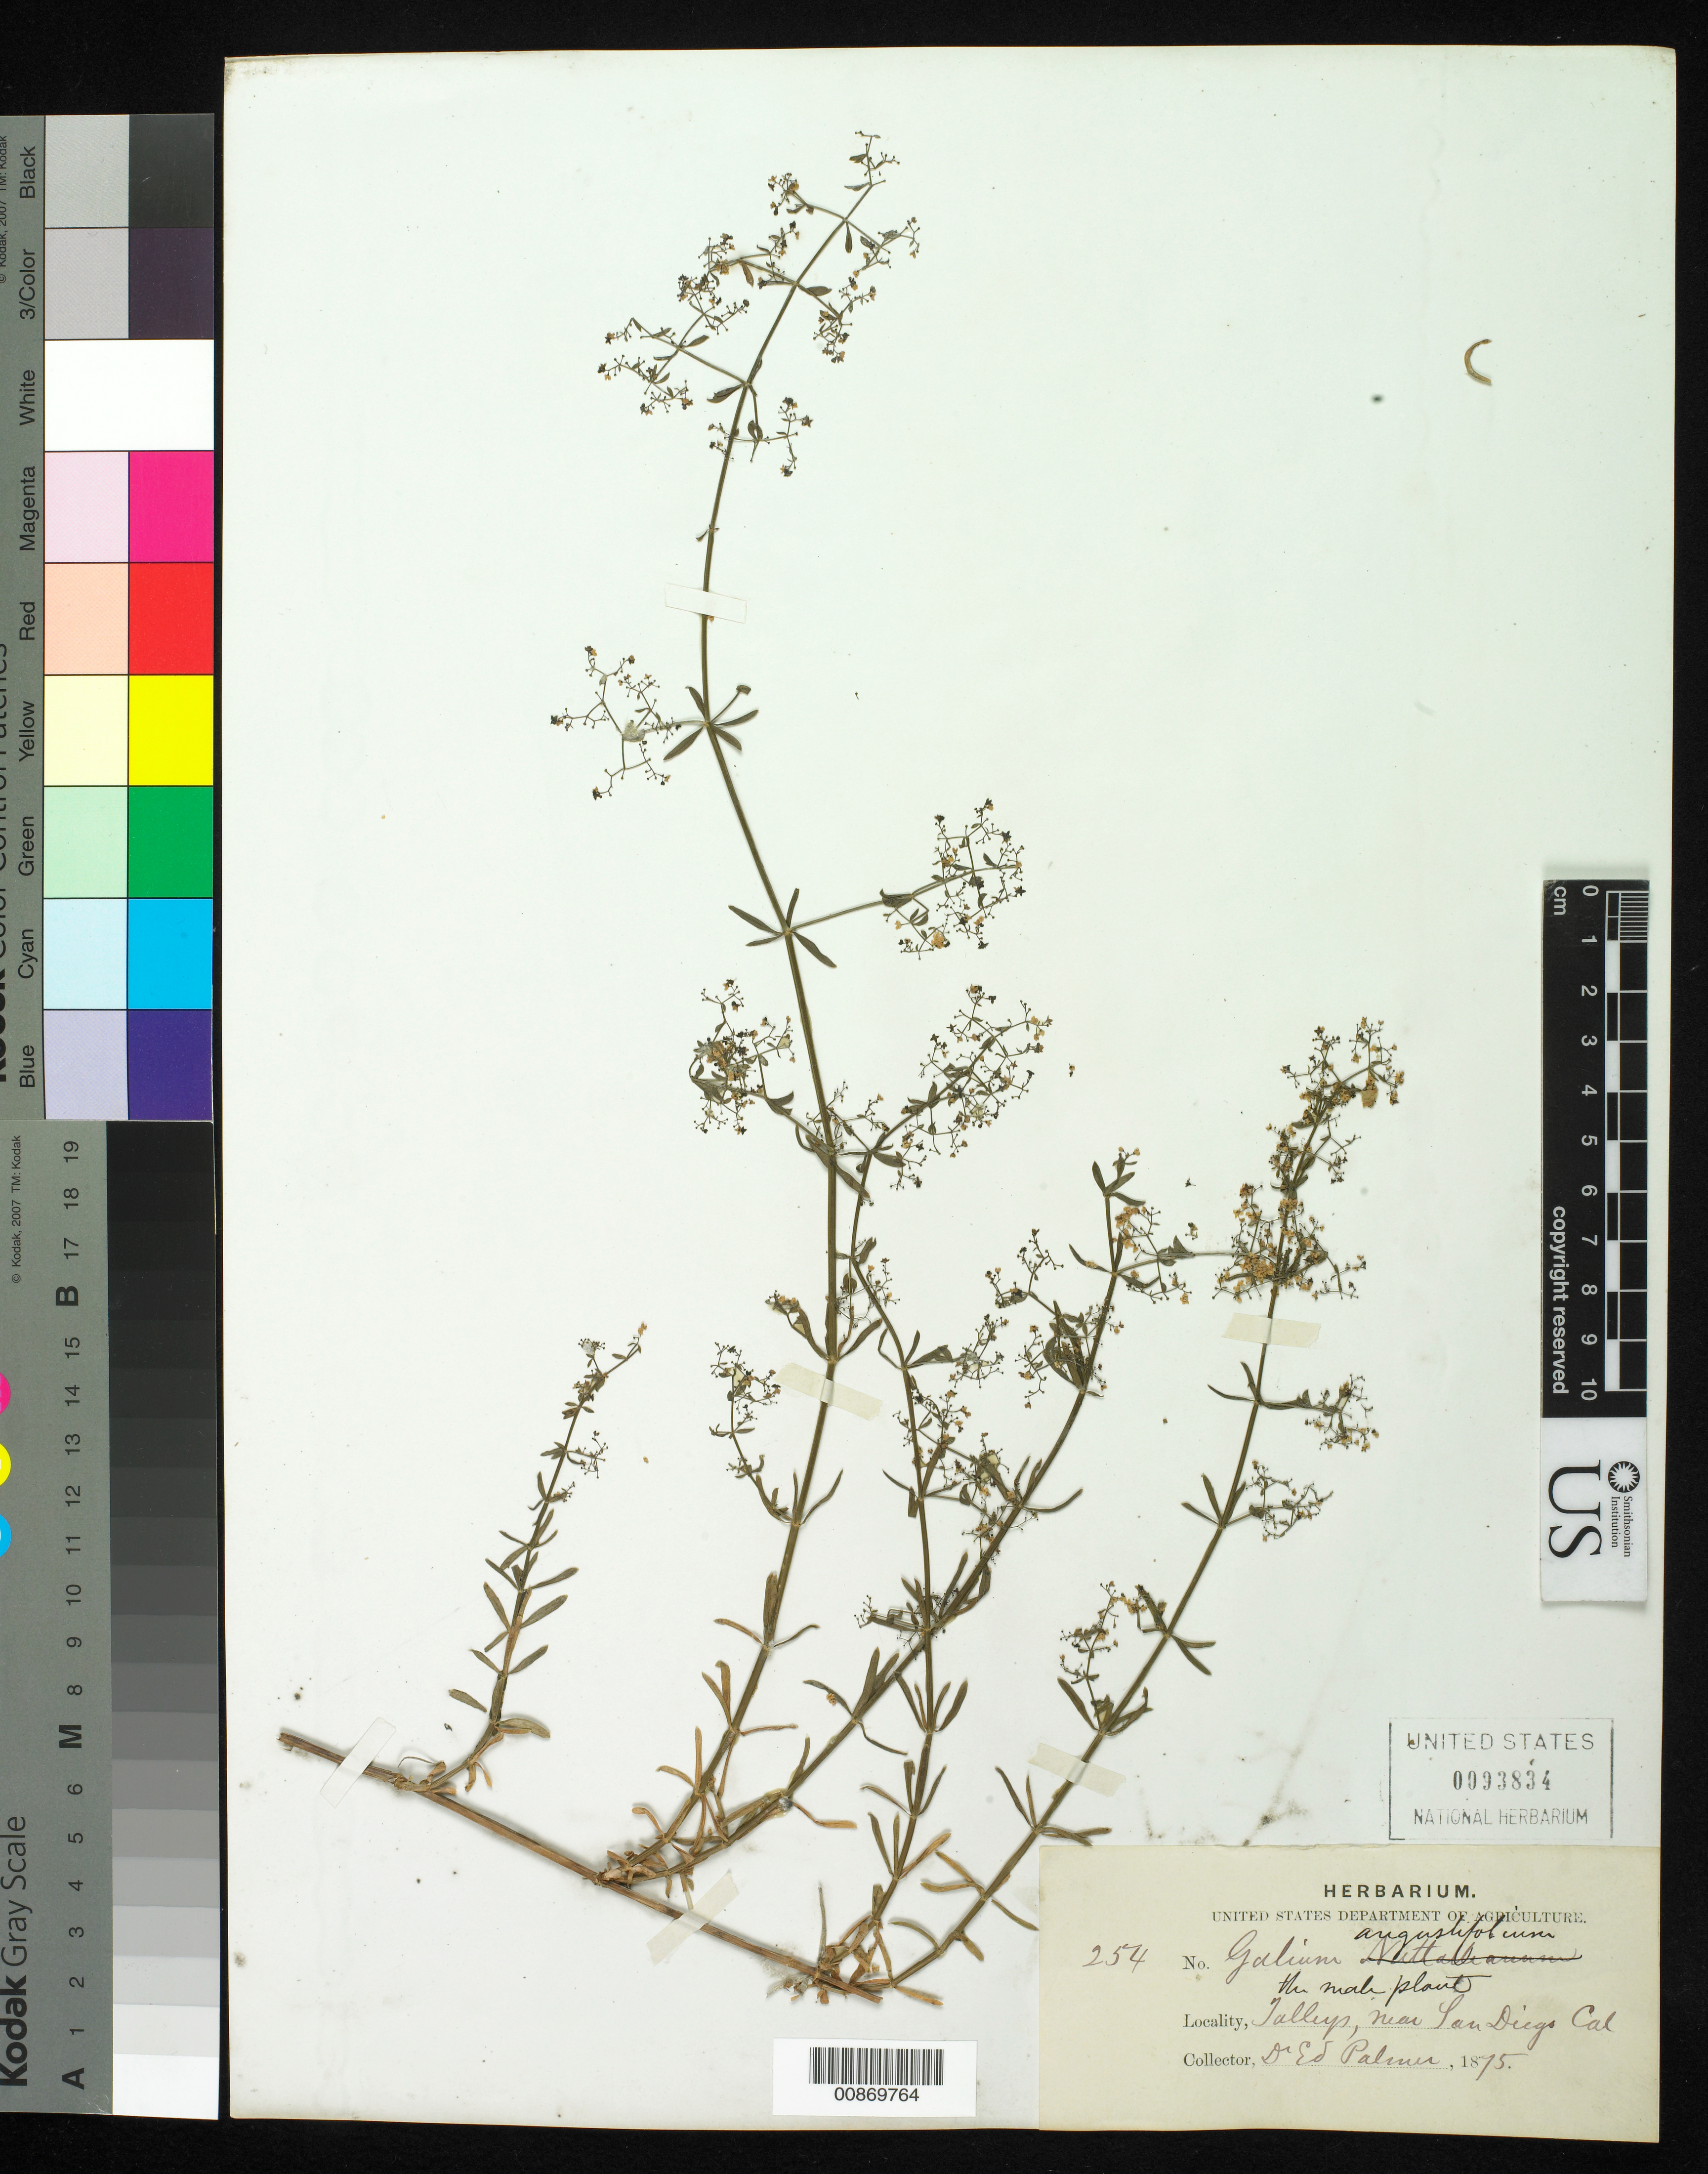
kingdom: Plantae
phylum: Tracheophyta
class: Magnoliopsida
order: Gentianales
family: Rubiaceae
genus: Galium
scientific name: Galium angustifolium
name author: Nutt.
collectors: E. Palmer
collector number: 254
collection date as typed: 1875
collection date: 1875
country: United States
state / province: California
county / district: San Diego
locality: Talley's, near San Diego, California.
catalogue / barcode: US 93834